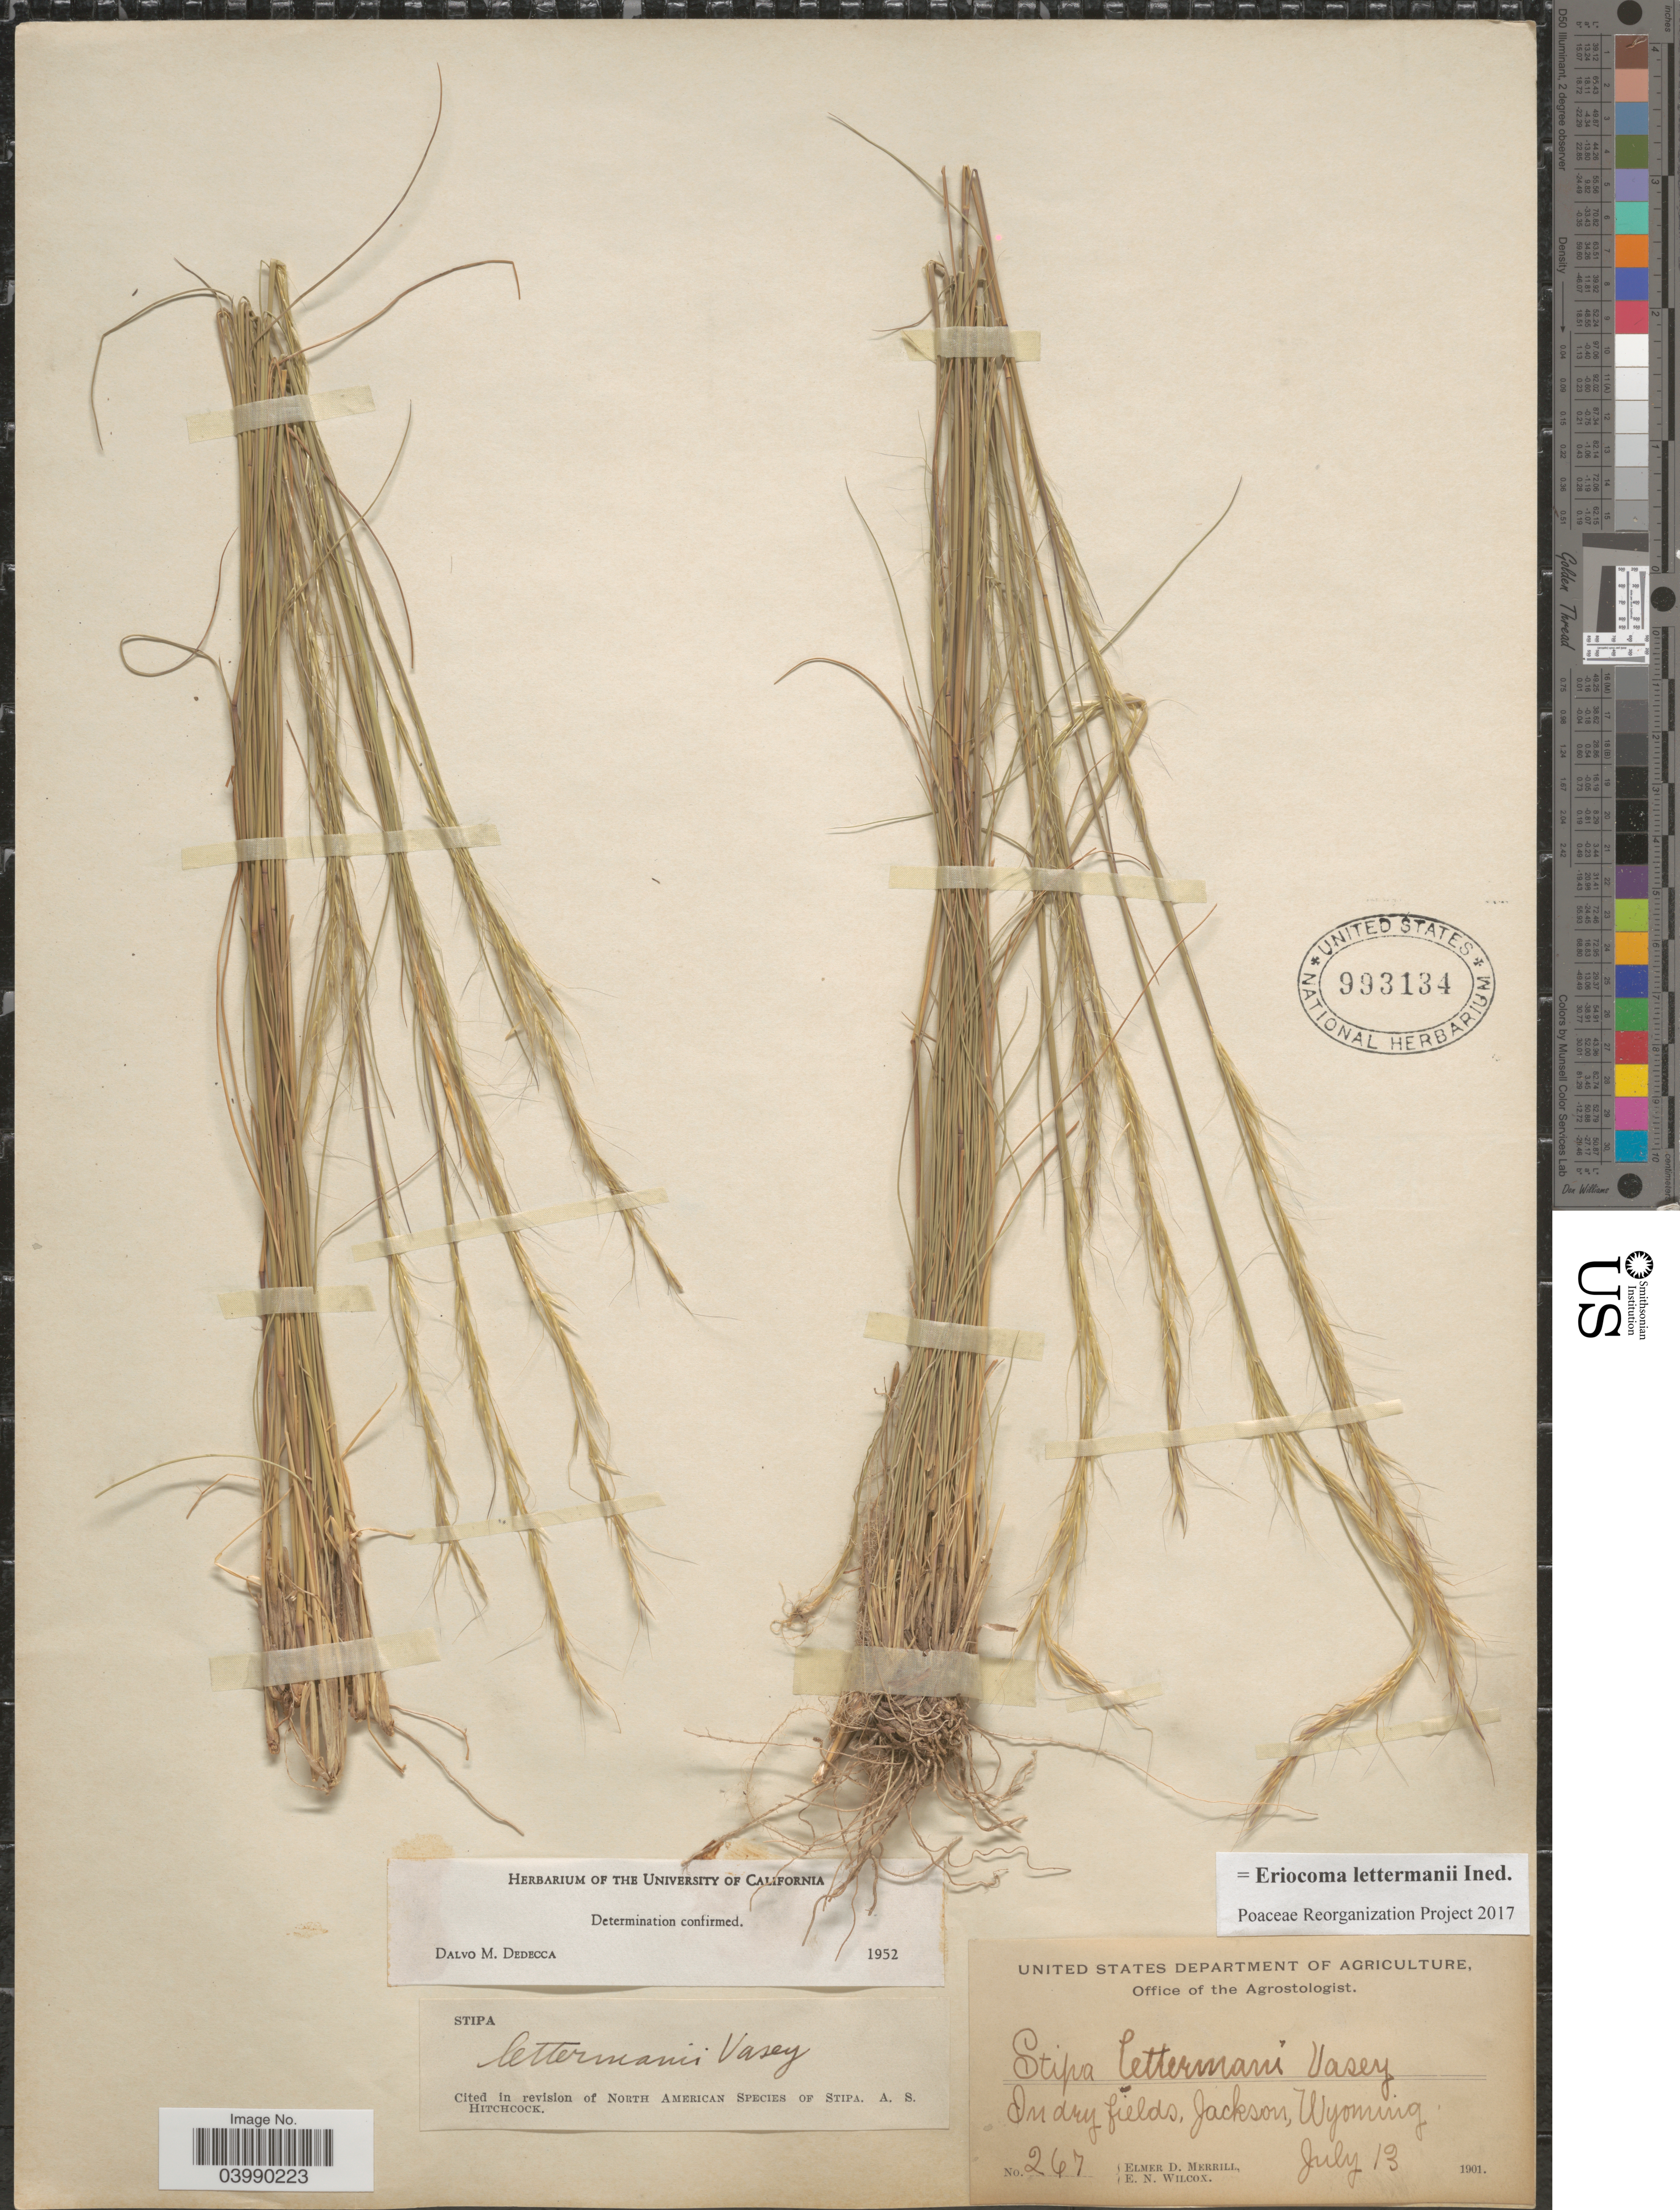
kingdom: Plantae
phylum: Tracheophyta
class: Liliopsida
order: Poales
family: Poaceae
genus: Eriocoma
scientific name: Eriocoma lettermanii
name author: (Vasey) Romasch.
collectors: E. D. Merrill & E. Wilcox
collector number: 267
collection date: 1901-07-13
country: United States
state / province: Wyoming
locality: Jackson.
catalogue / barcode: US 993134